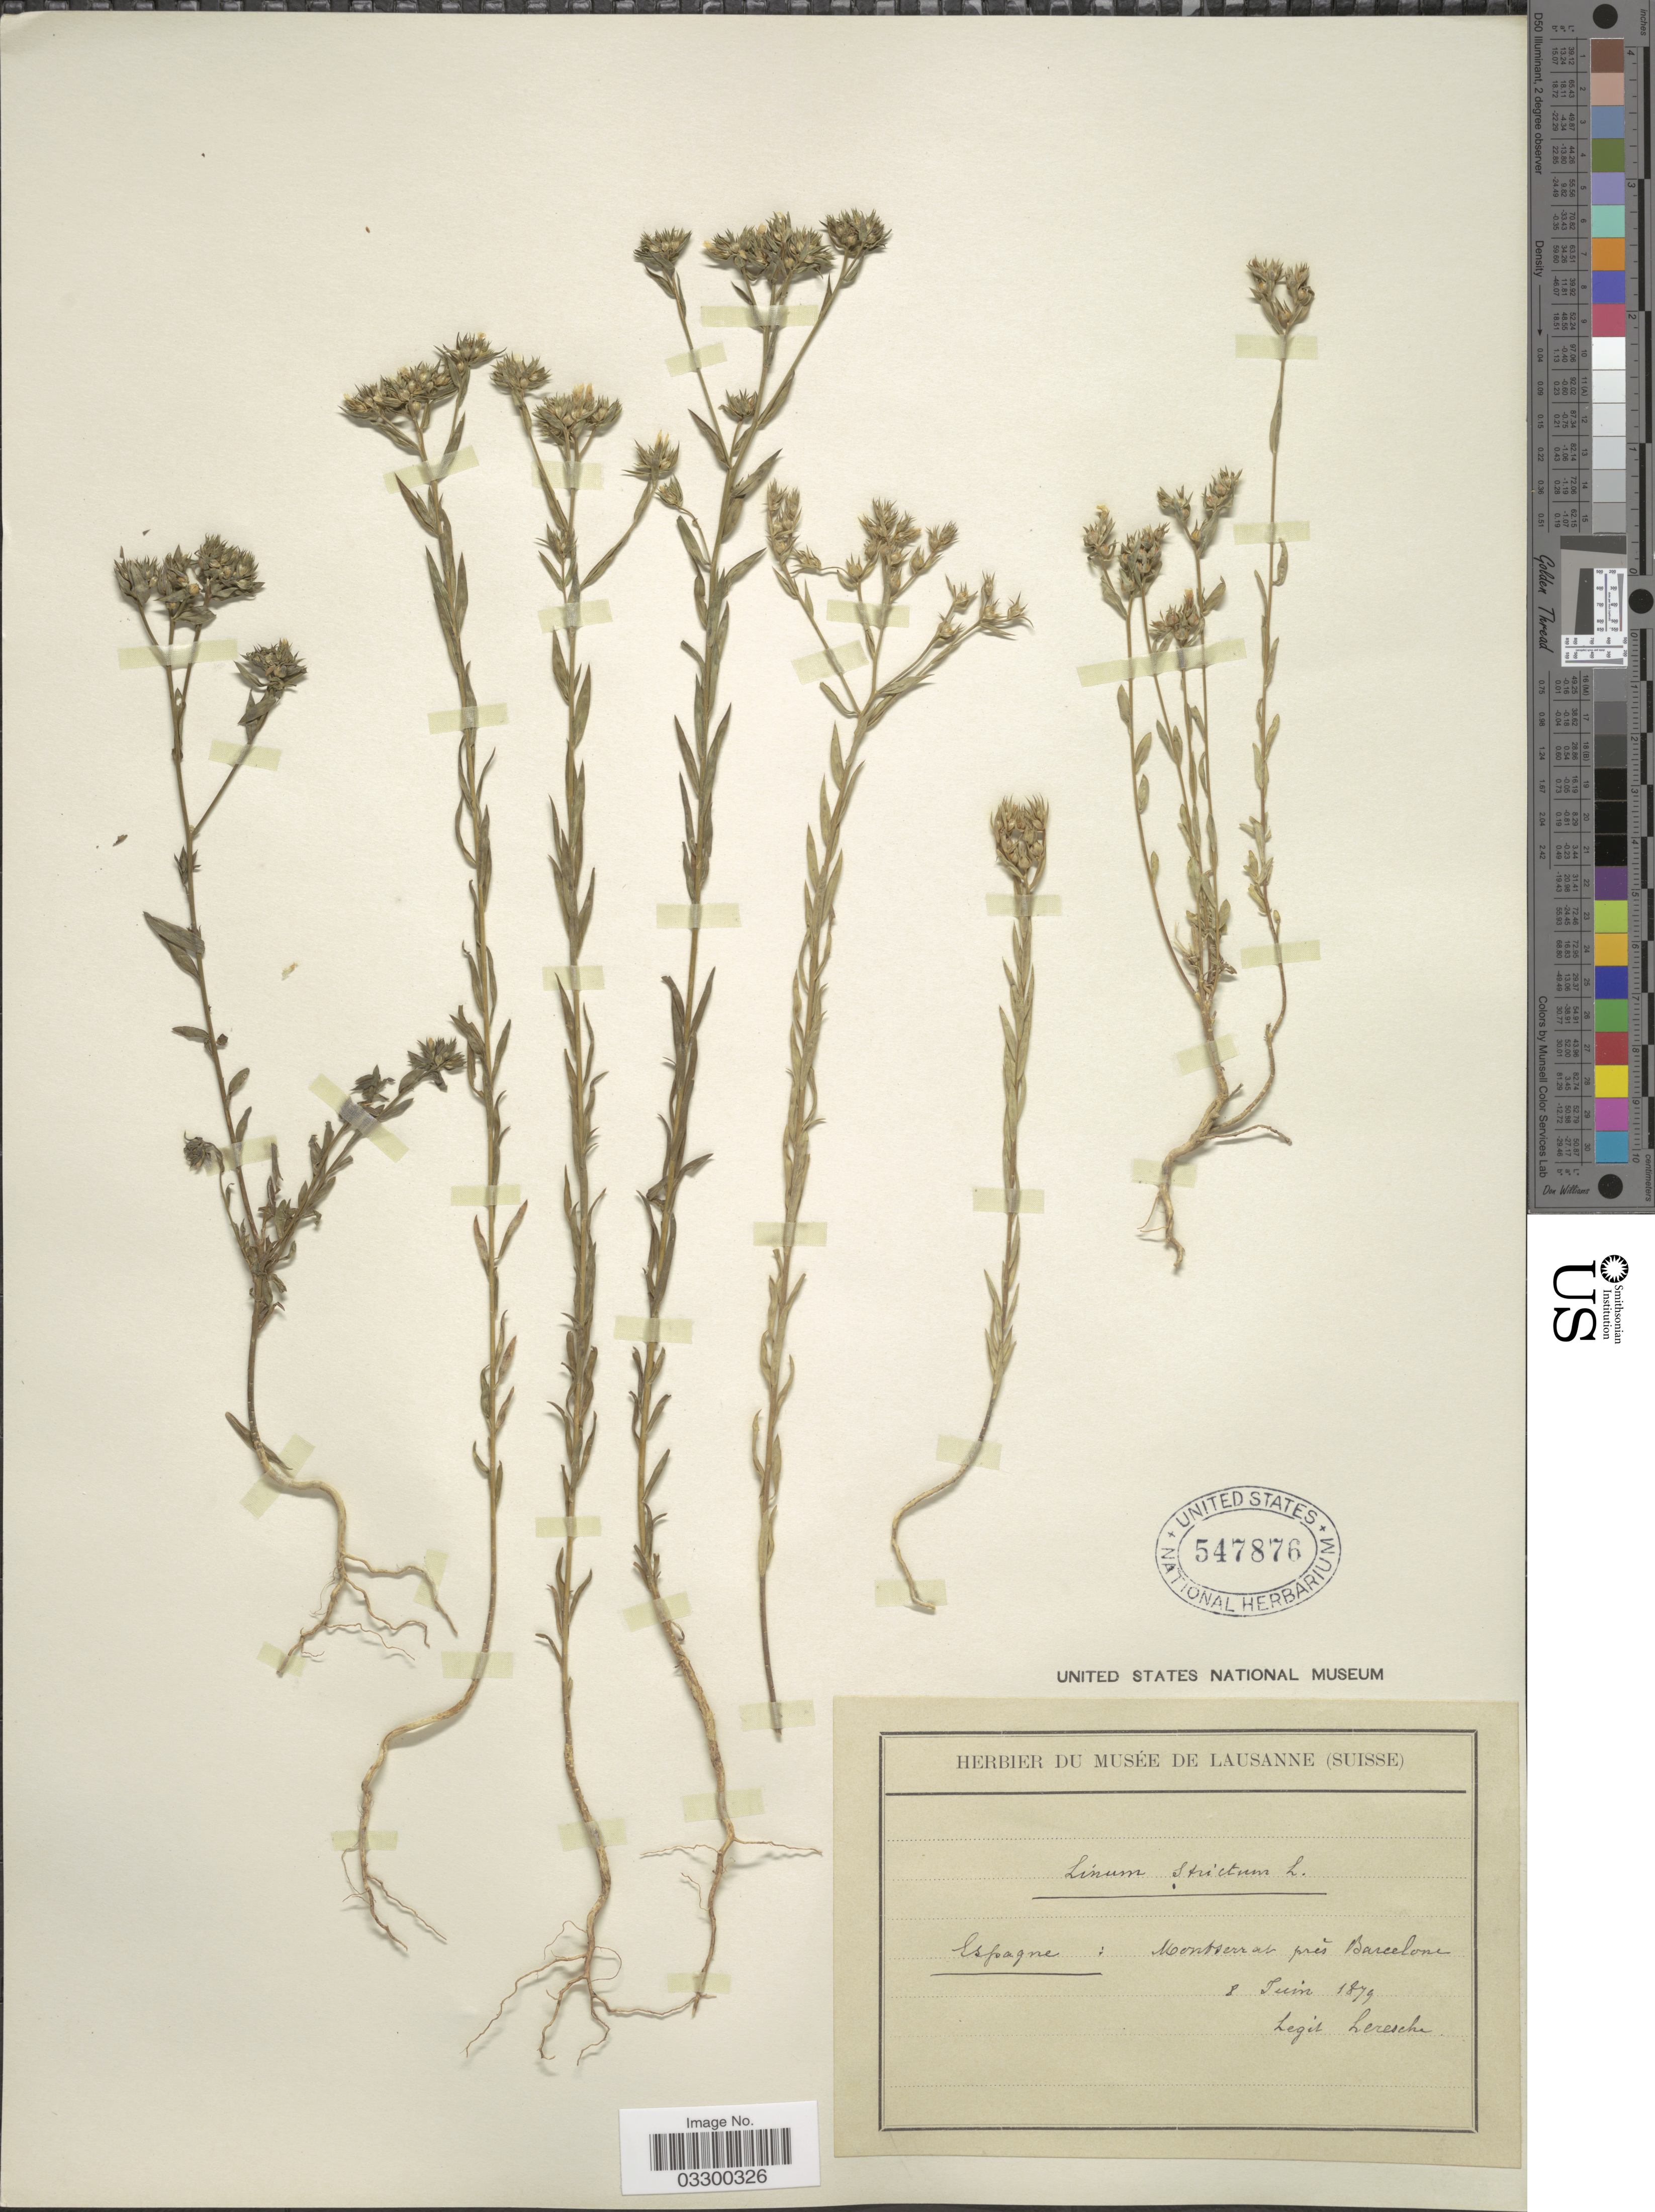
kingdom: Plantae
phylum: Tracheophyta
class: Magnoliopsida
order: Malpighiales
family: Linaceae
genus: Linum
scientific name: Linum strictum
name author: L.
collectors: Leresche, --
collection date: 1879-06-08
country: Spain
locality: Espagne: Montserrat près Barcelona.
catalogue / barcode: US 547876